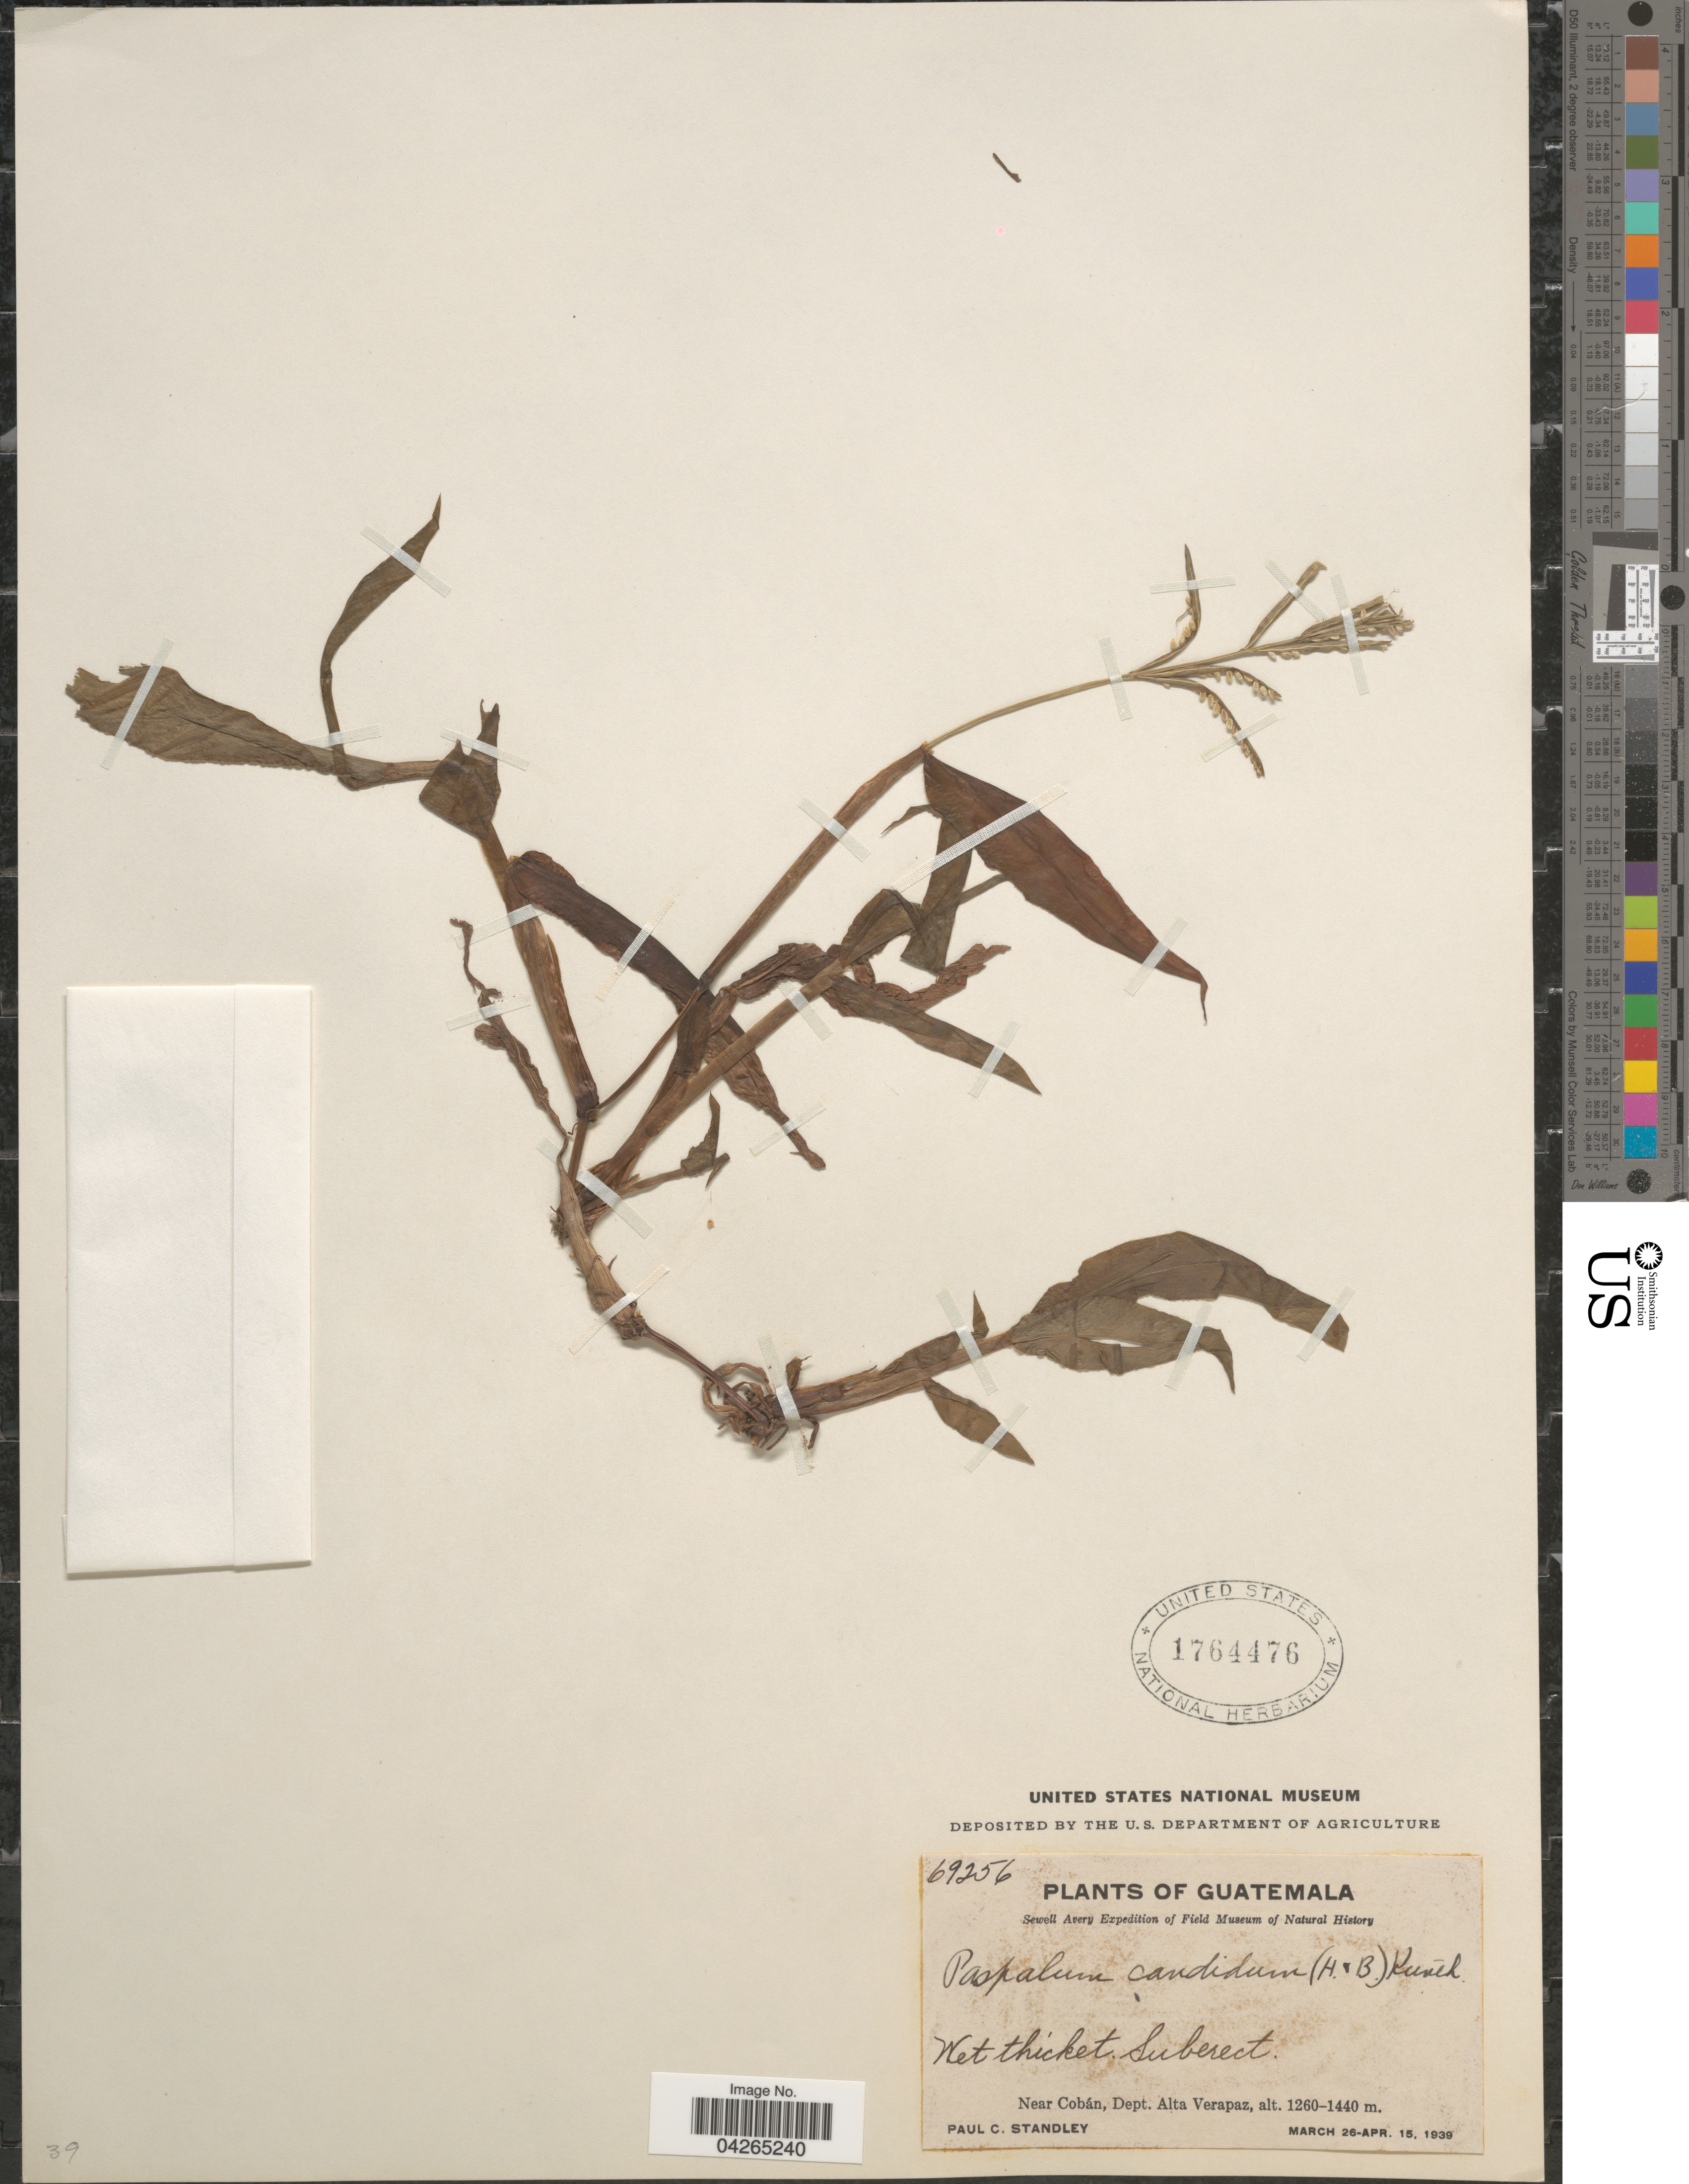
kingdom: Plantae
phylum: Tracheophyta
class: Liliopsida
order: Poales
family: Poaceae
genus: Paspalum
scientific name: Paspalum candidum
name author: (Humb. & Bonpl. ex Fleugge) Kunth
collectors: P. C. Standley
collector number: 69256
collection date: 1939-03-26/1939-04-15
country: Guatemala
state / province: Alta Verapaz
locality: Sewell Avery Expedition. Near Cobán, Dept. Alta Verapaz.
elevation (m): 1260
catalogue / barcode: US 1764476